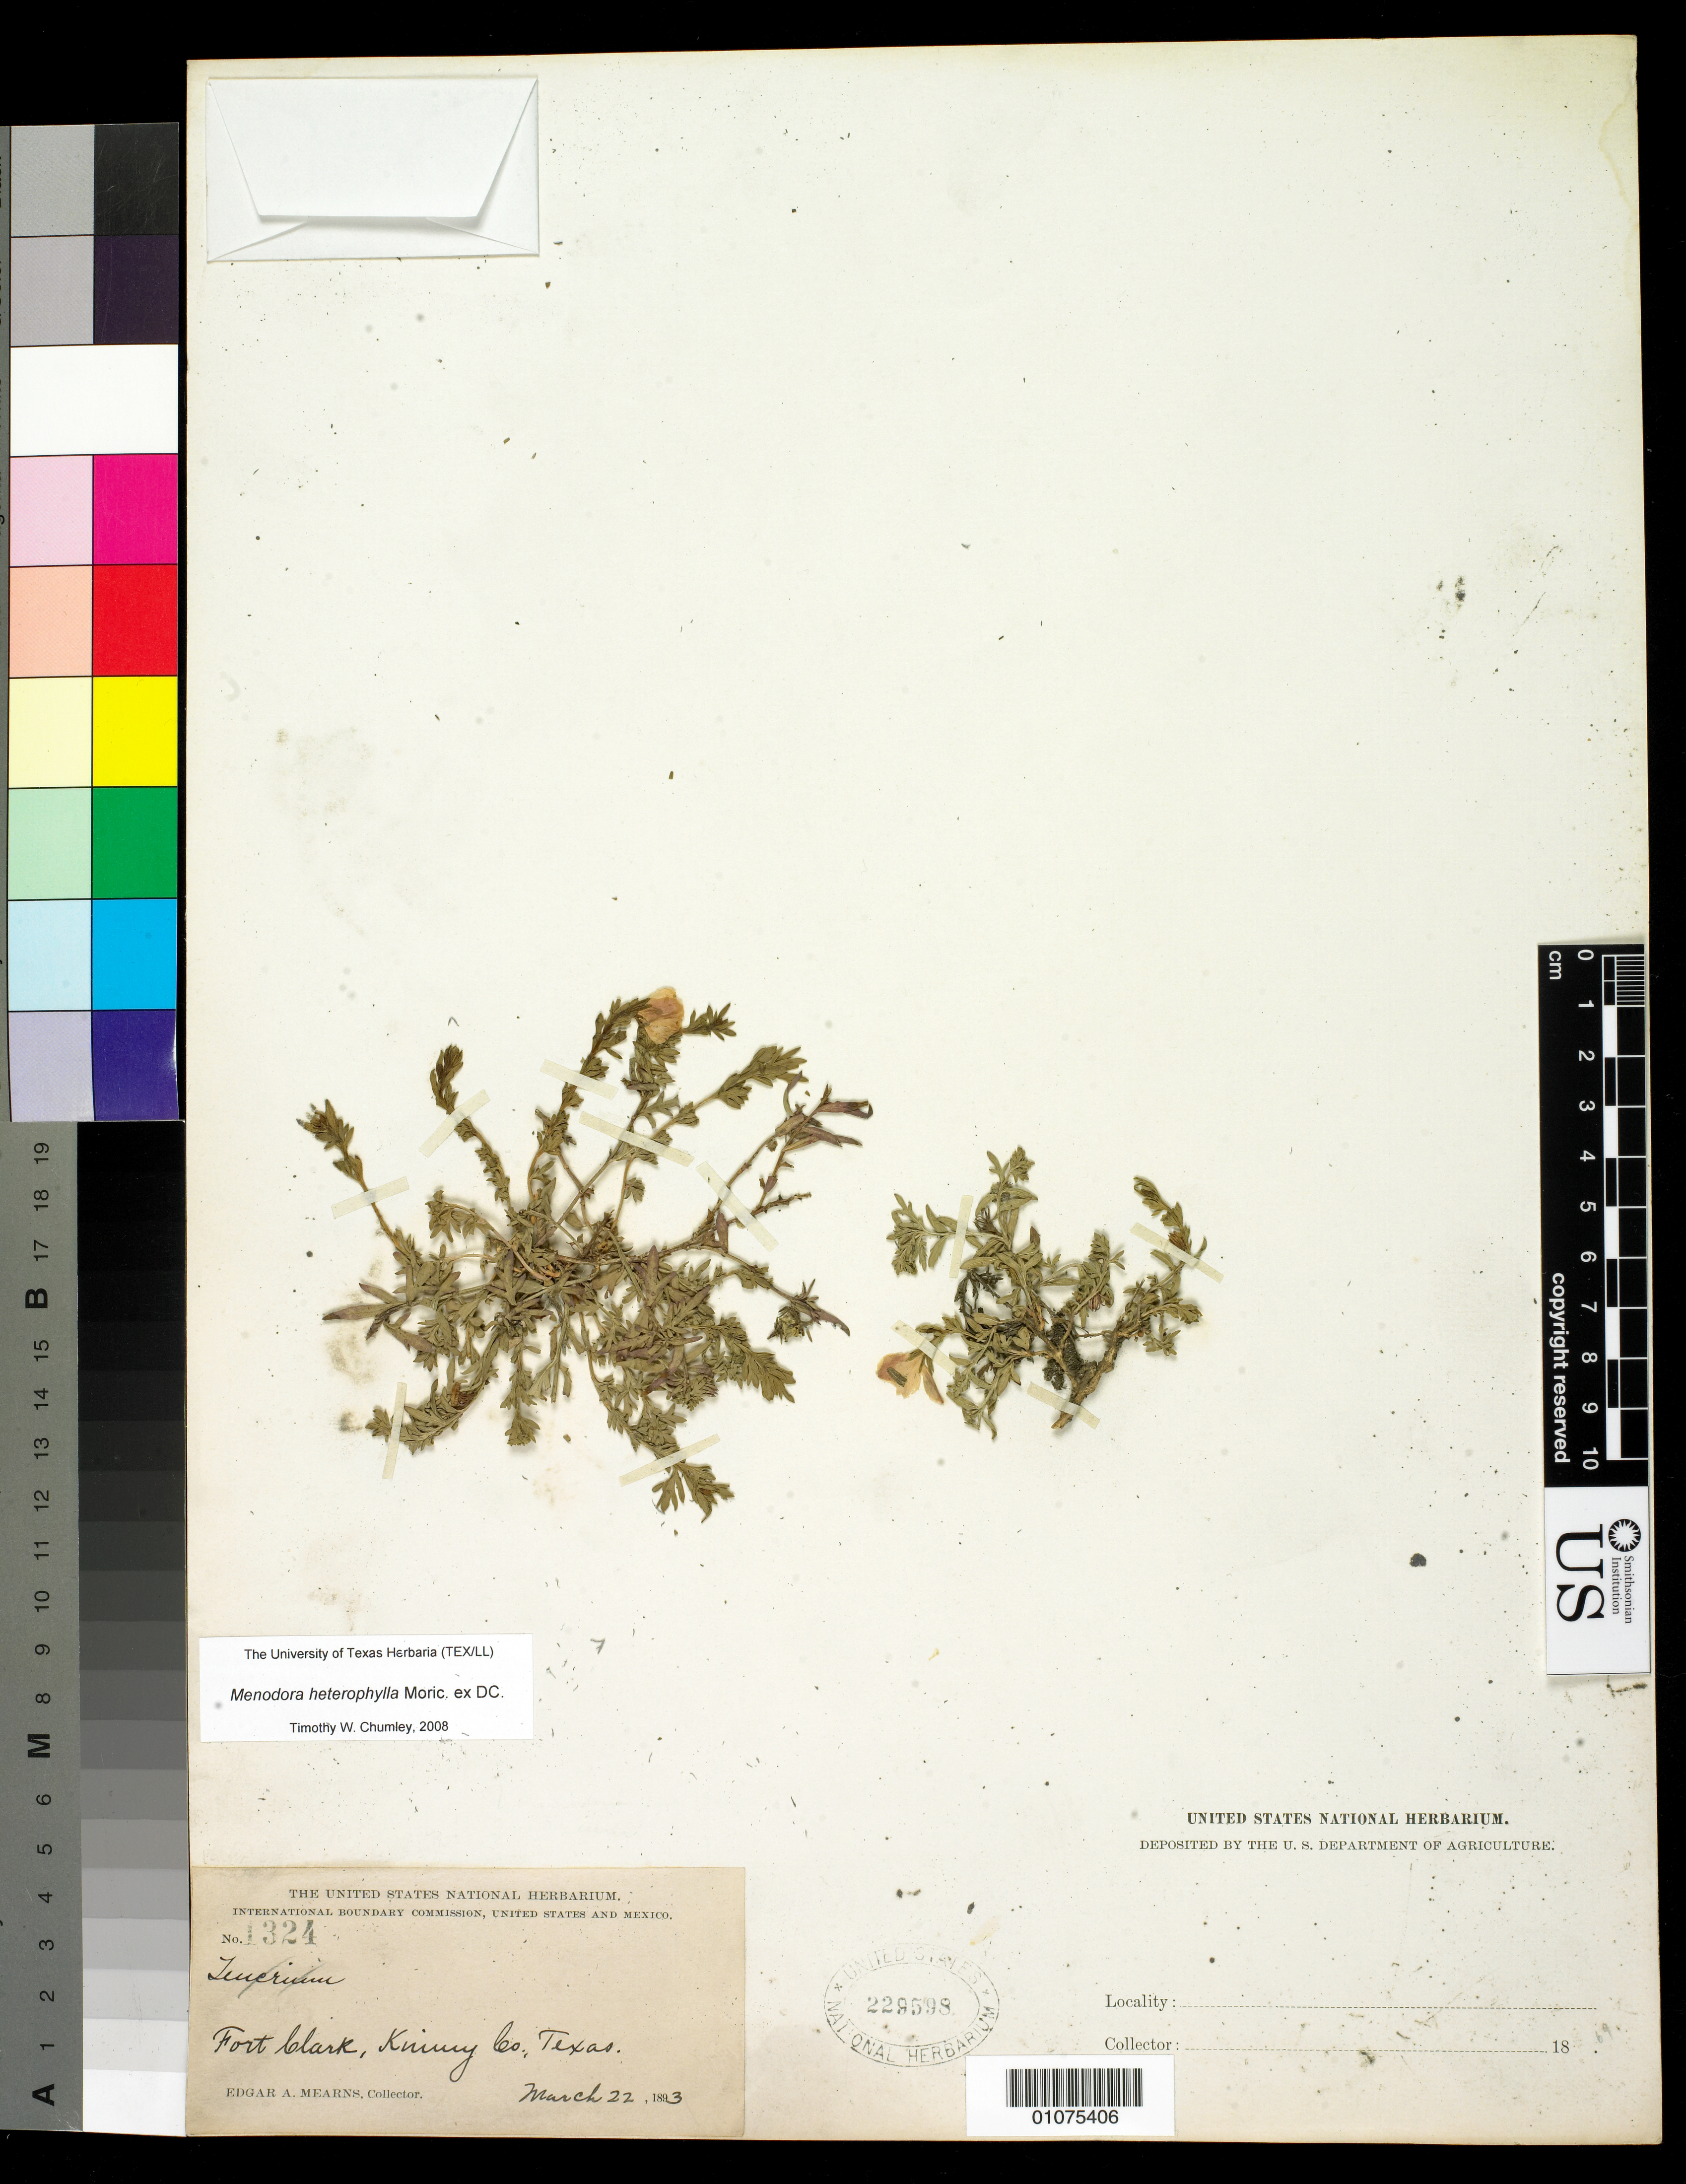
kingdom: Plantae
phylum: Tracheophyta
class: Magnoliopsida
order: Lamiales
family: Oleaceae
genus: Menodora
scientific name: Menodora heterophylla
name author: Moric. ex A. DC.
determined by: Chumley, T. W., (TEX)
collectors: E. A. Mearns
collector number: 1324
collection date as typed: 22 Mar 1893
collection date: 1893-03-22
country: United States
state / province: Texas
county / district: Kinney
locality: Fort Clark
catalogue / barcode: US 229598